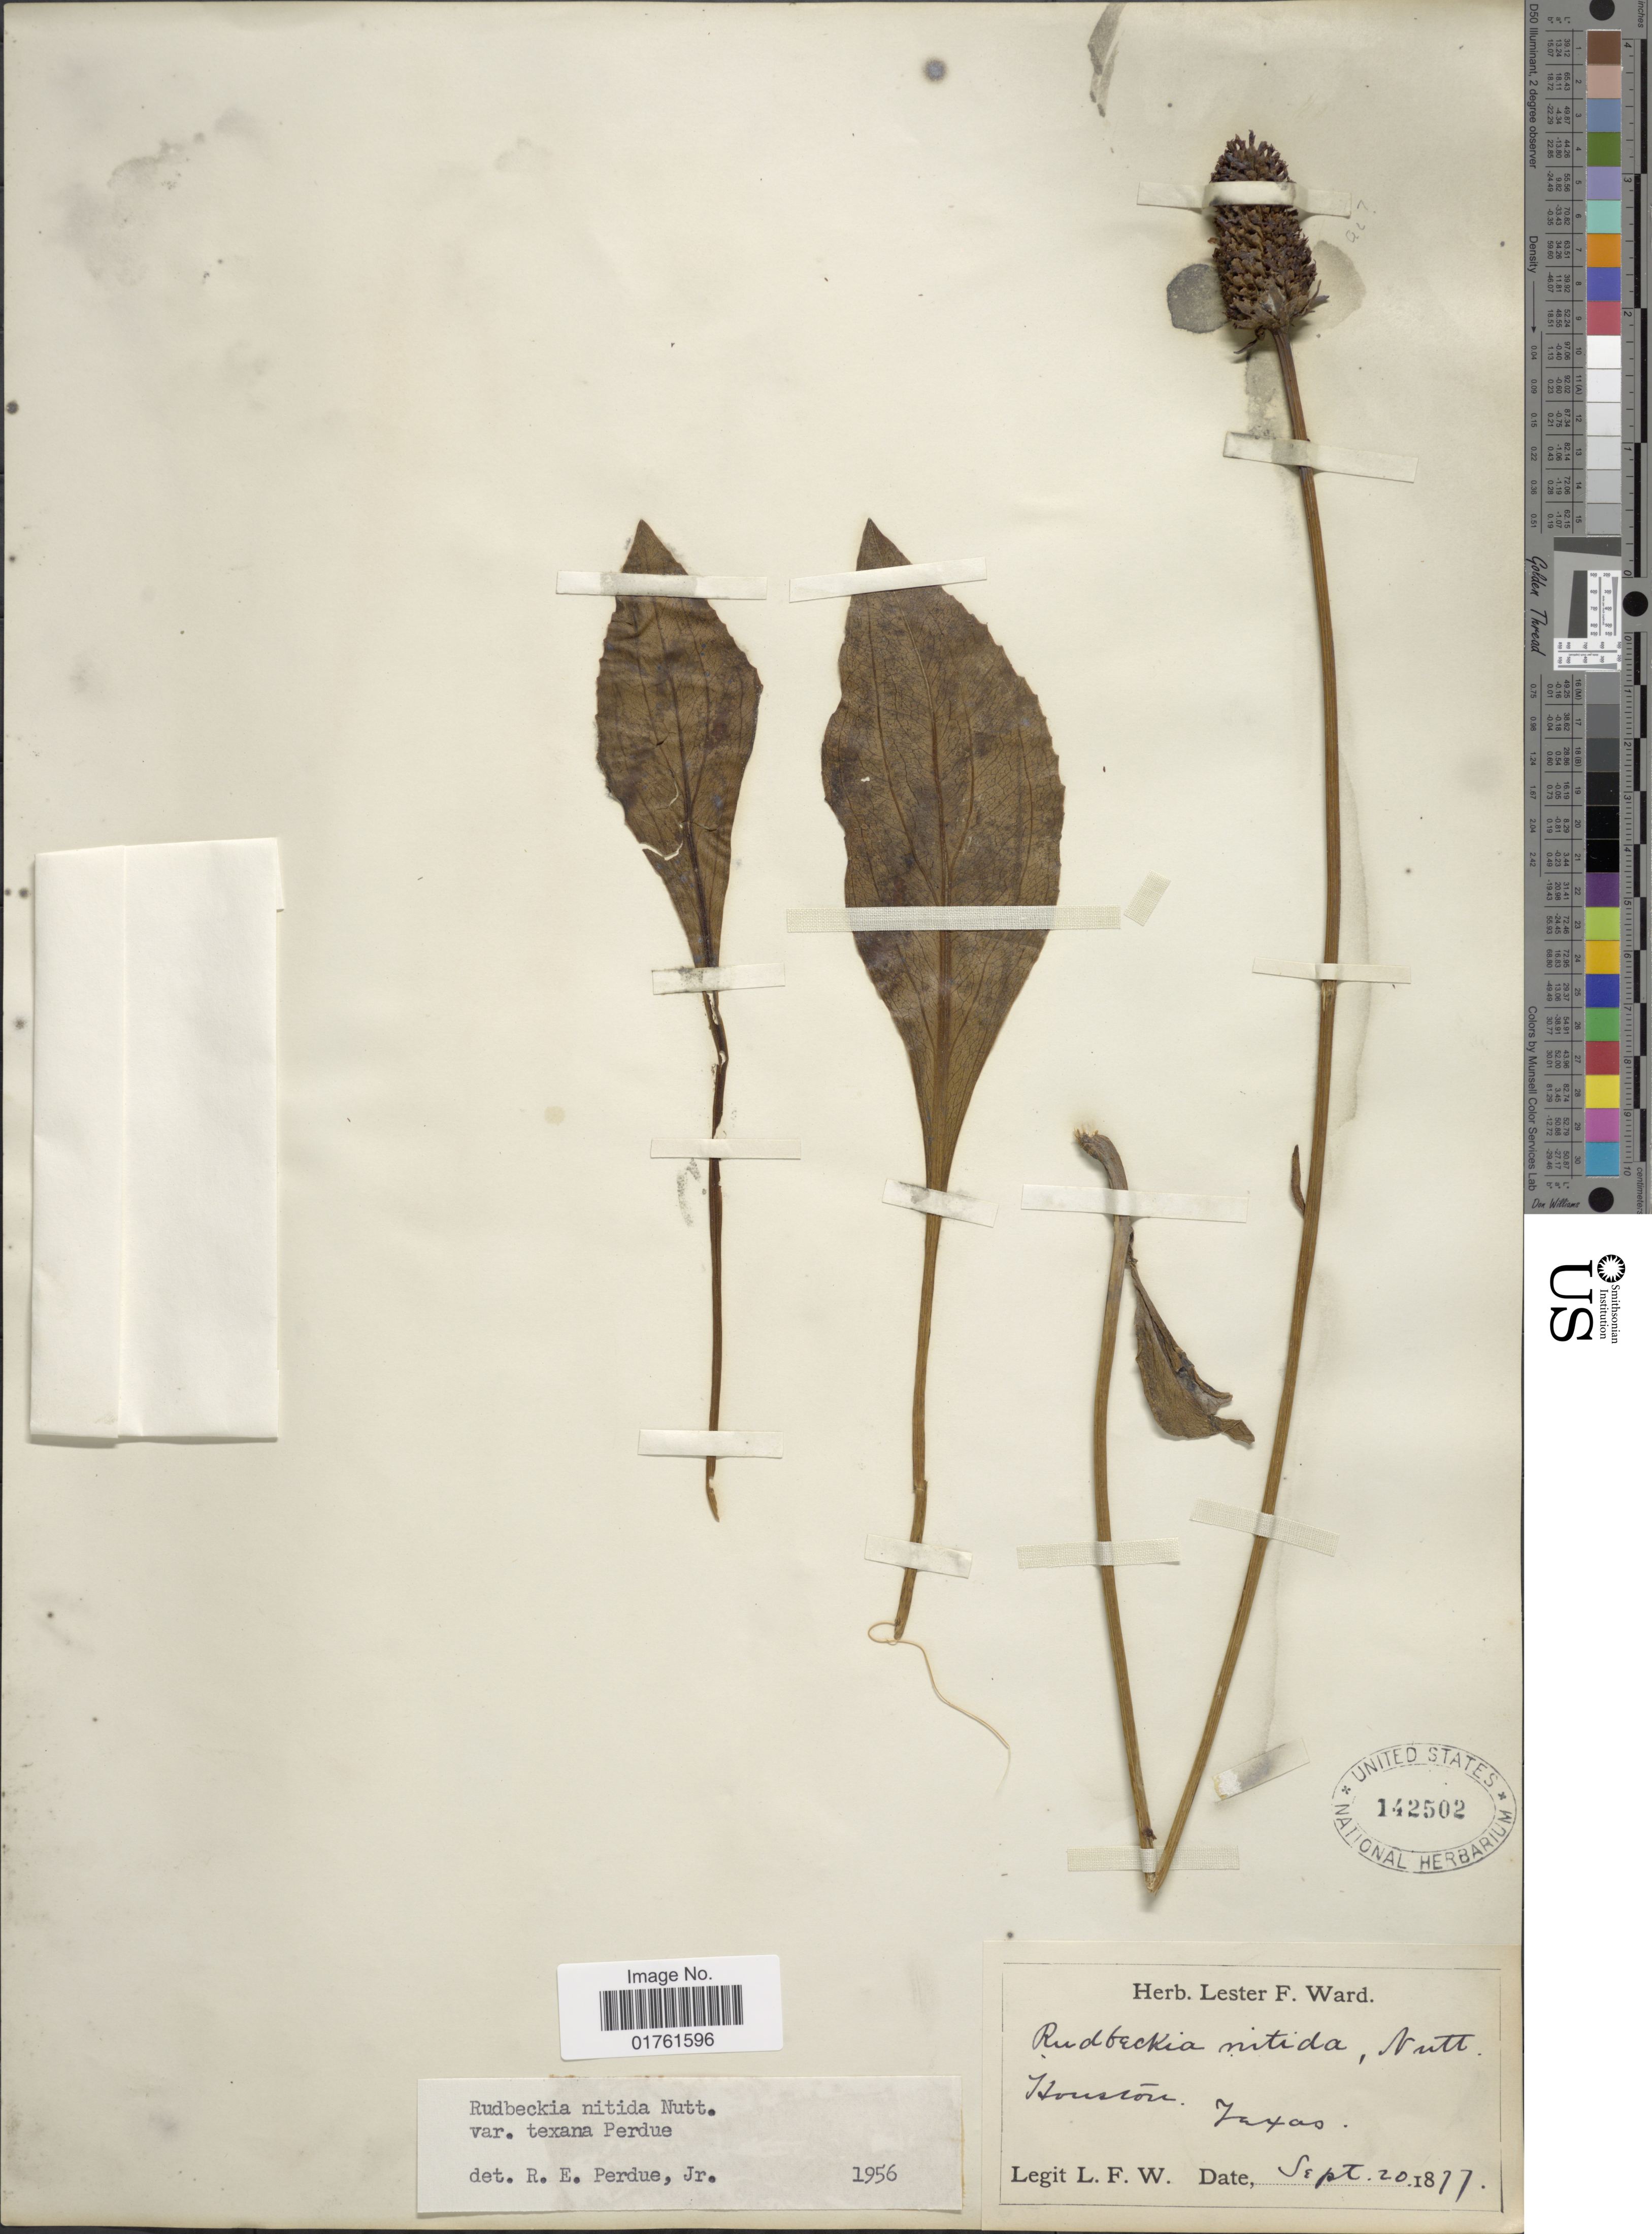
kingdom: Plantae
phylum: Tracheophyta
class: Magnoliopsida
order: Asterales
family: Asteraceae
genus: Rudbeckia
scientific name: Rudbeckia nitida var. texana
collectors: L. F. Ward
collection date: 1877-09-20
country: United States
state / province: Texas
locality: Houston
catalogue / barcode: US 142502